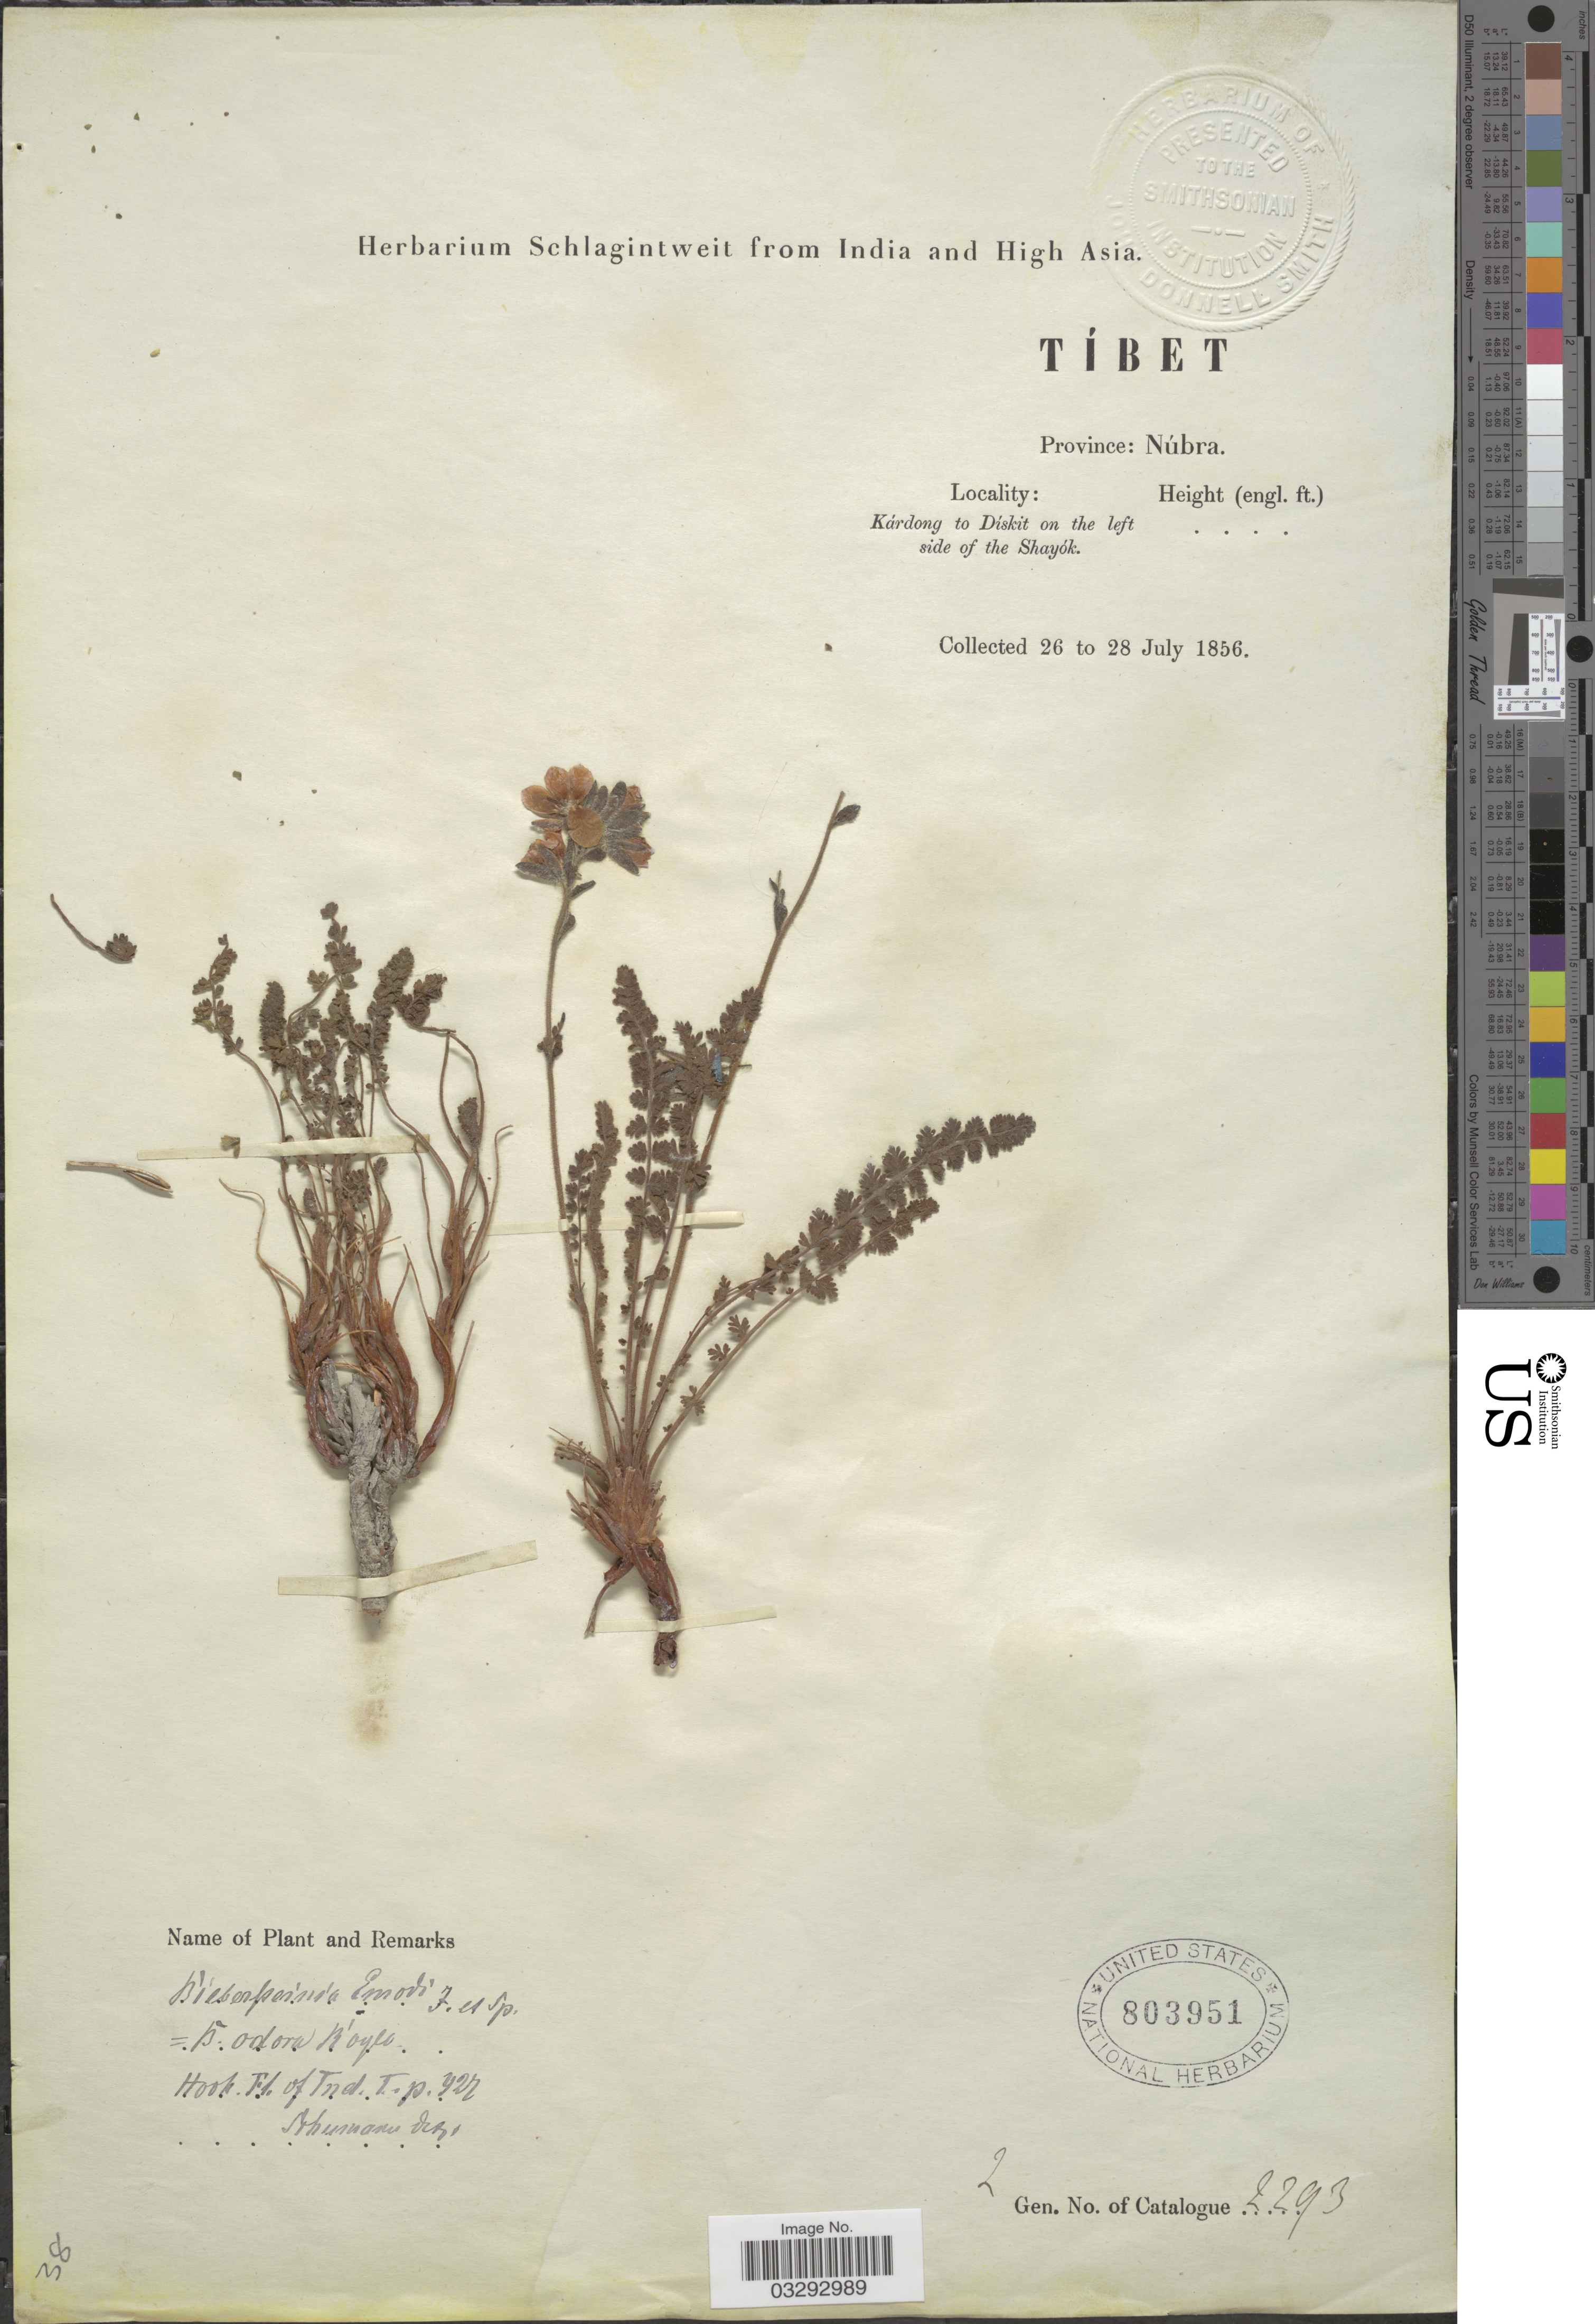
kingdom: Plantae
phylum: Tracheophyta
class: Magnoliopsida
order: Sapindales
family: Biebersteiniaceae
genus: Biebersteinia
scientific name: Biebersteinia odora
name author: Stephan ex Fisch.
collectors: ex herb. Schlagintweit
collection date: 1856-07-26/1856-07-28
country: China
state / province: Xizang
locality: Tíbet. Province: Núbra. Kárdong to Dískit on the left side of the Shayók.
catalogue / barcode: US 803951